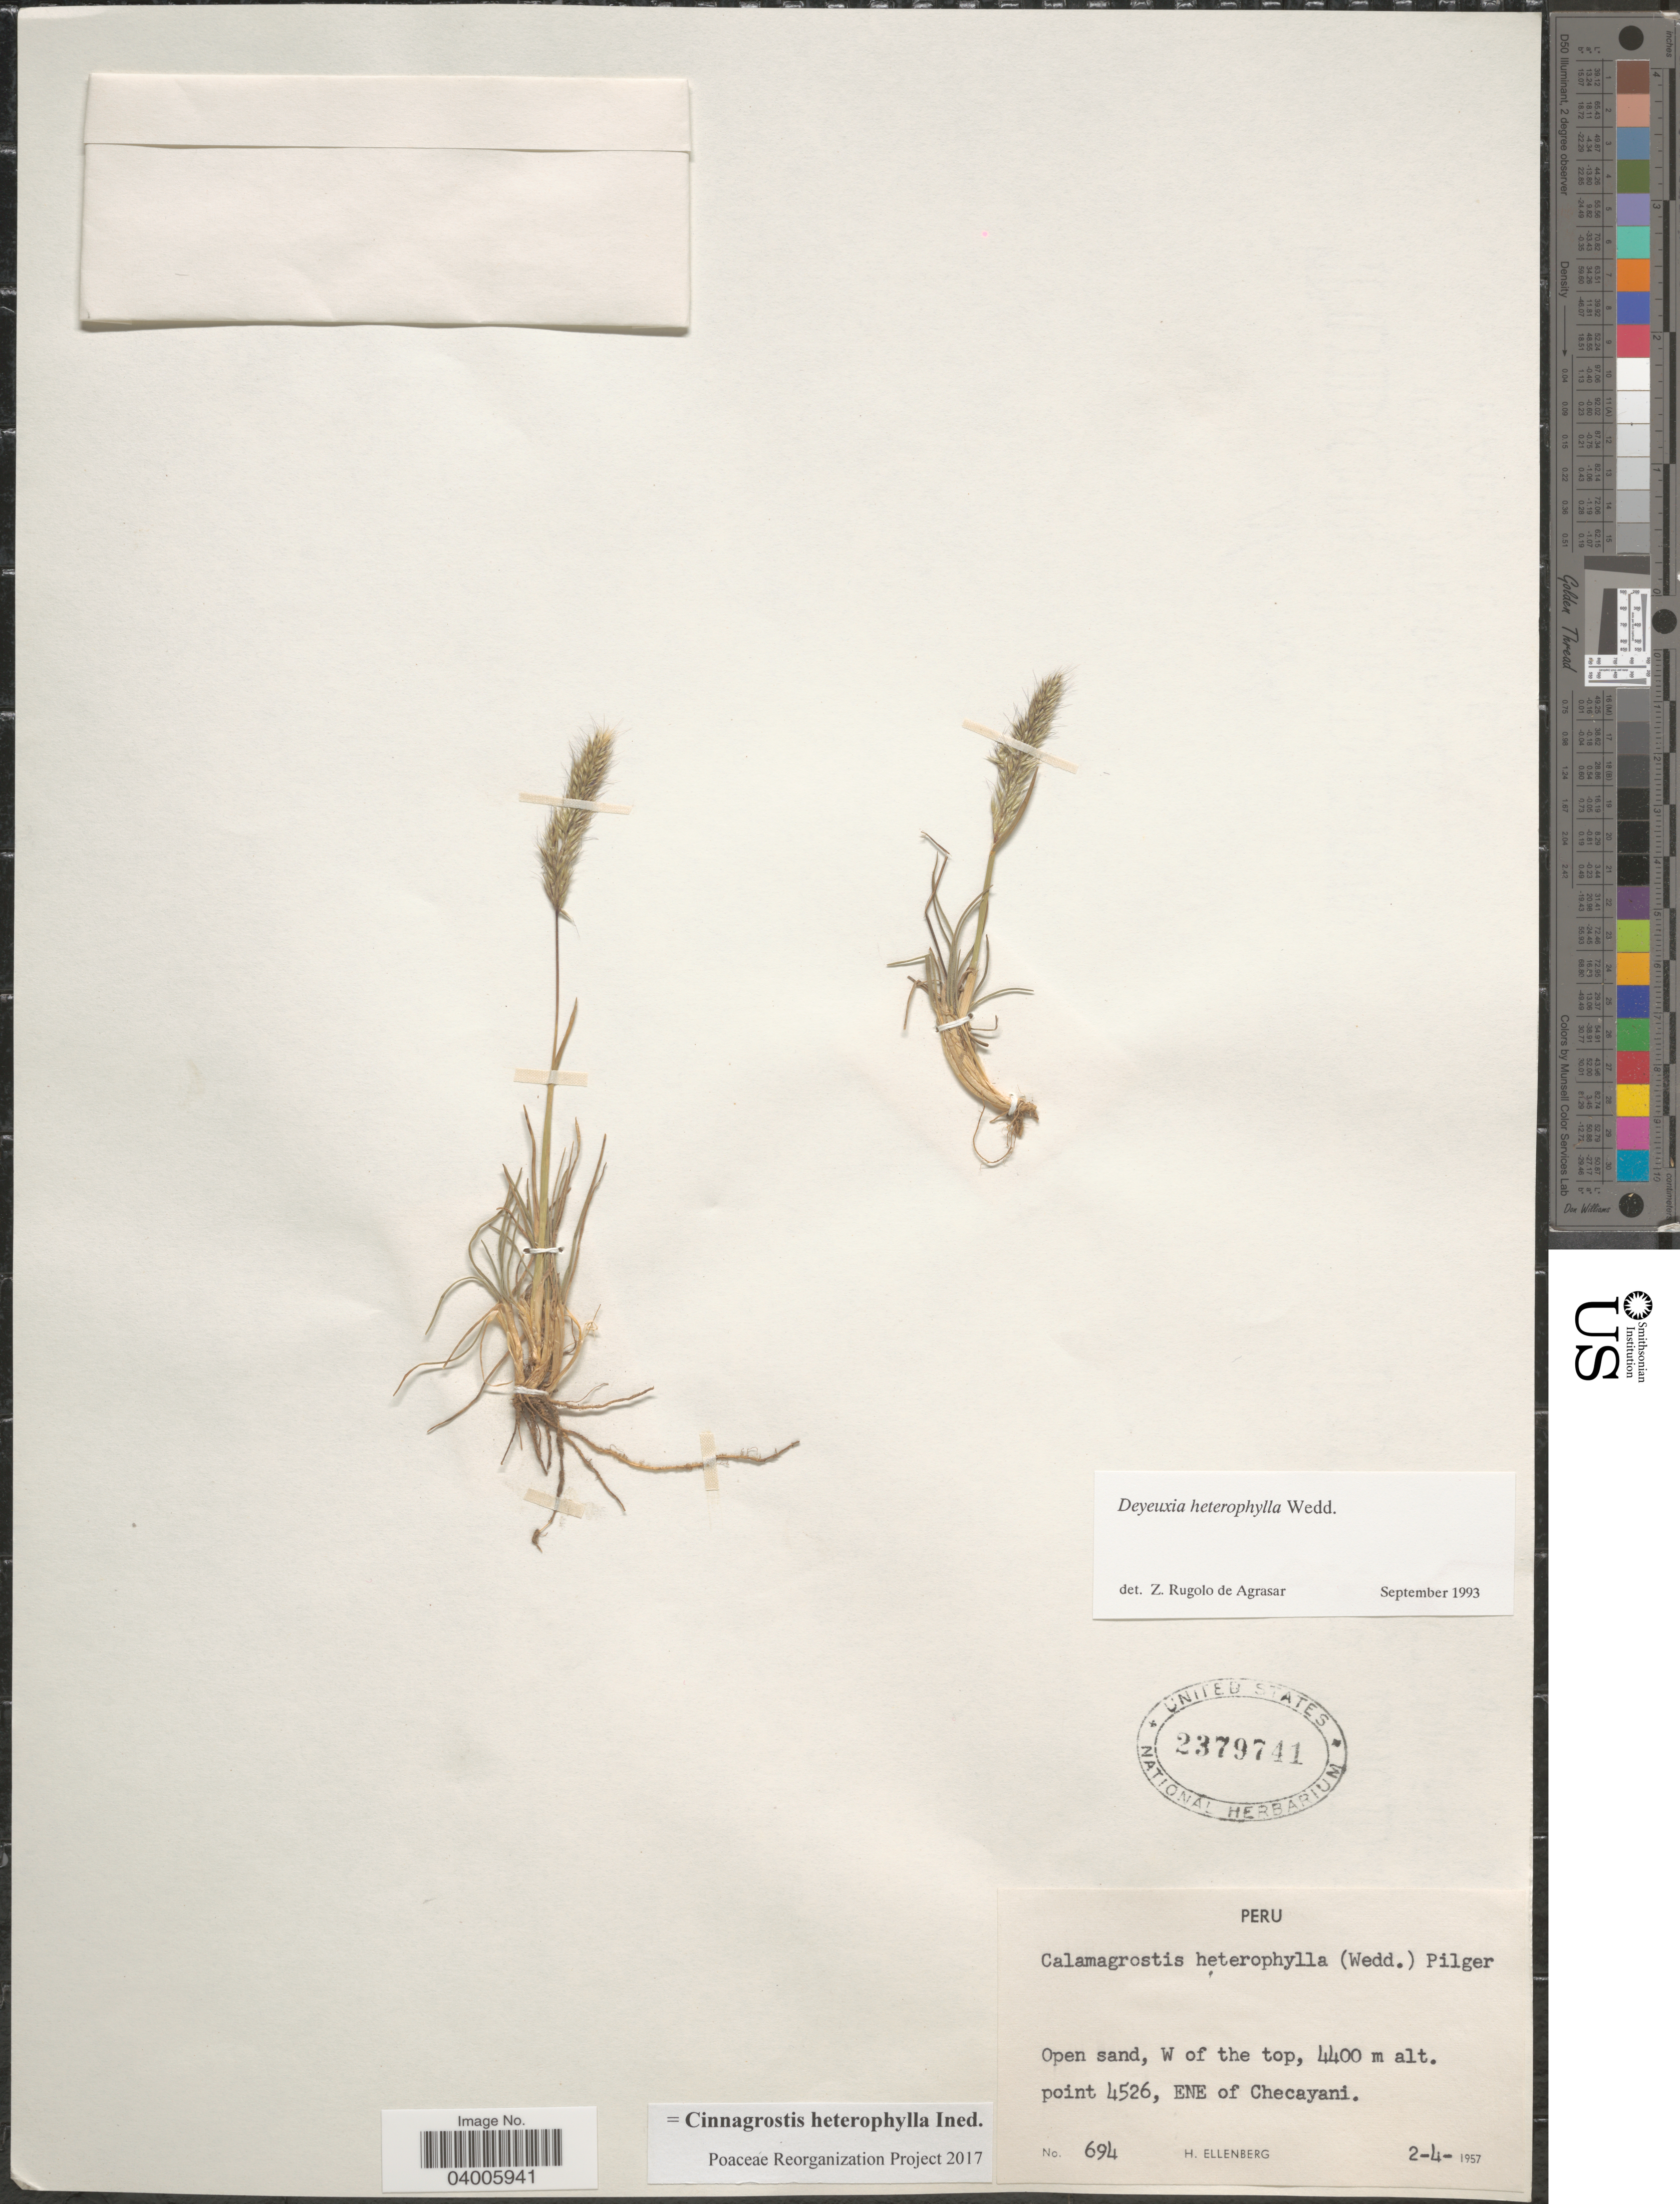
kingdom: Plantae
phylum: Tracheophyta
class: Liliopsida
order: Poales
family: Poaceae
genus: Cinnagrostis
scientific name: Cinnagrostis heterophylla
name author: (Wedd.) P.M. Peterson et al.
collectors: H. Ellenberg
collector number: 694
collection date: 1957-04-02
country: Peru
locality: W of the top, point 4526, ENE of Checayani.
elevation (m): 4400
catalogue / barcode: US 2379741